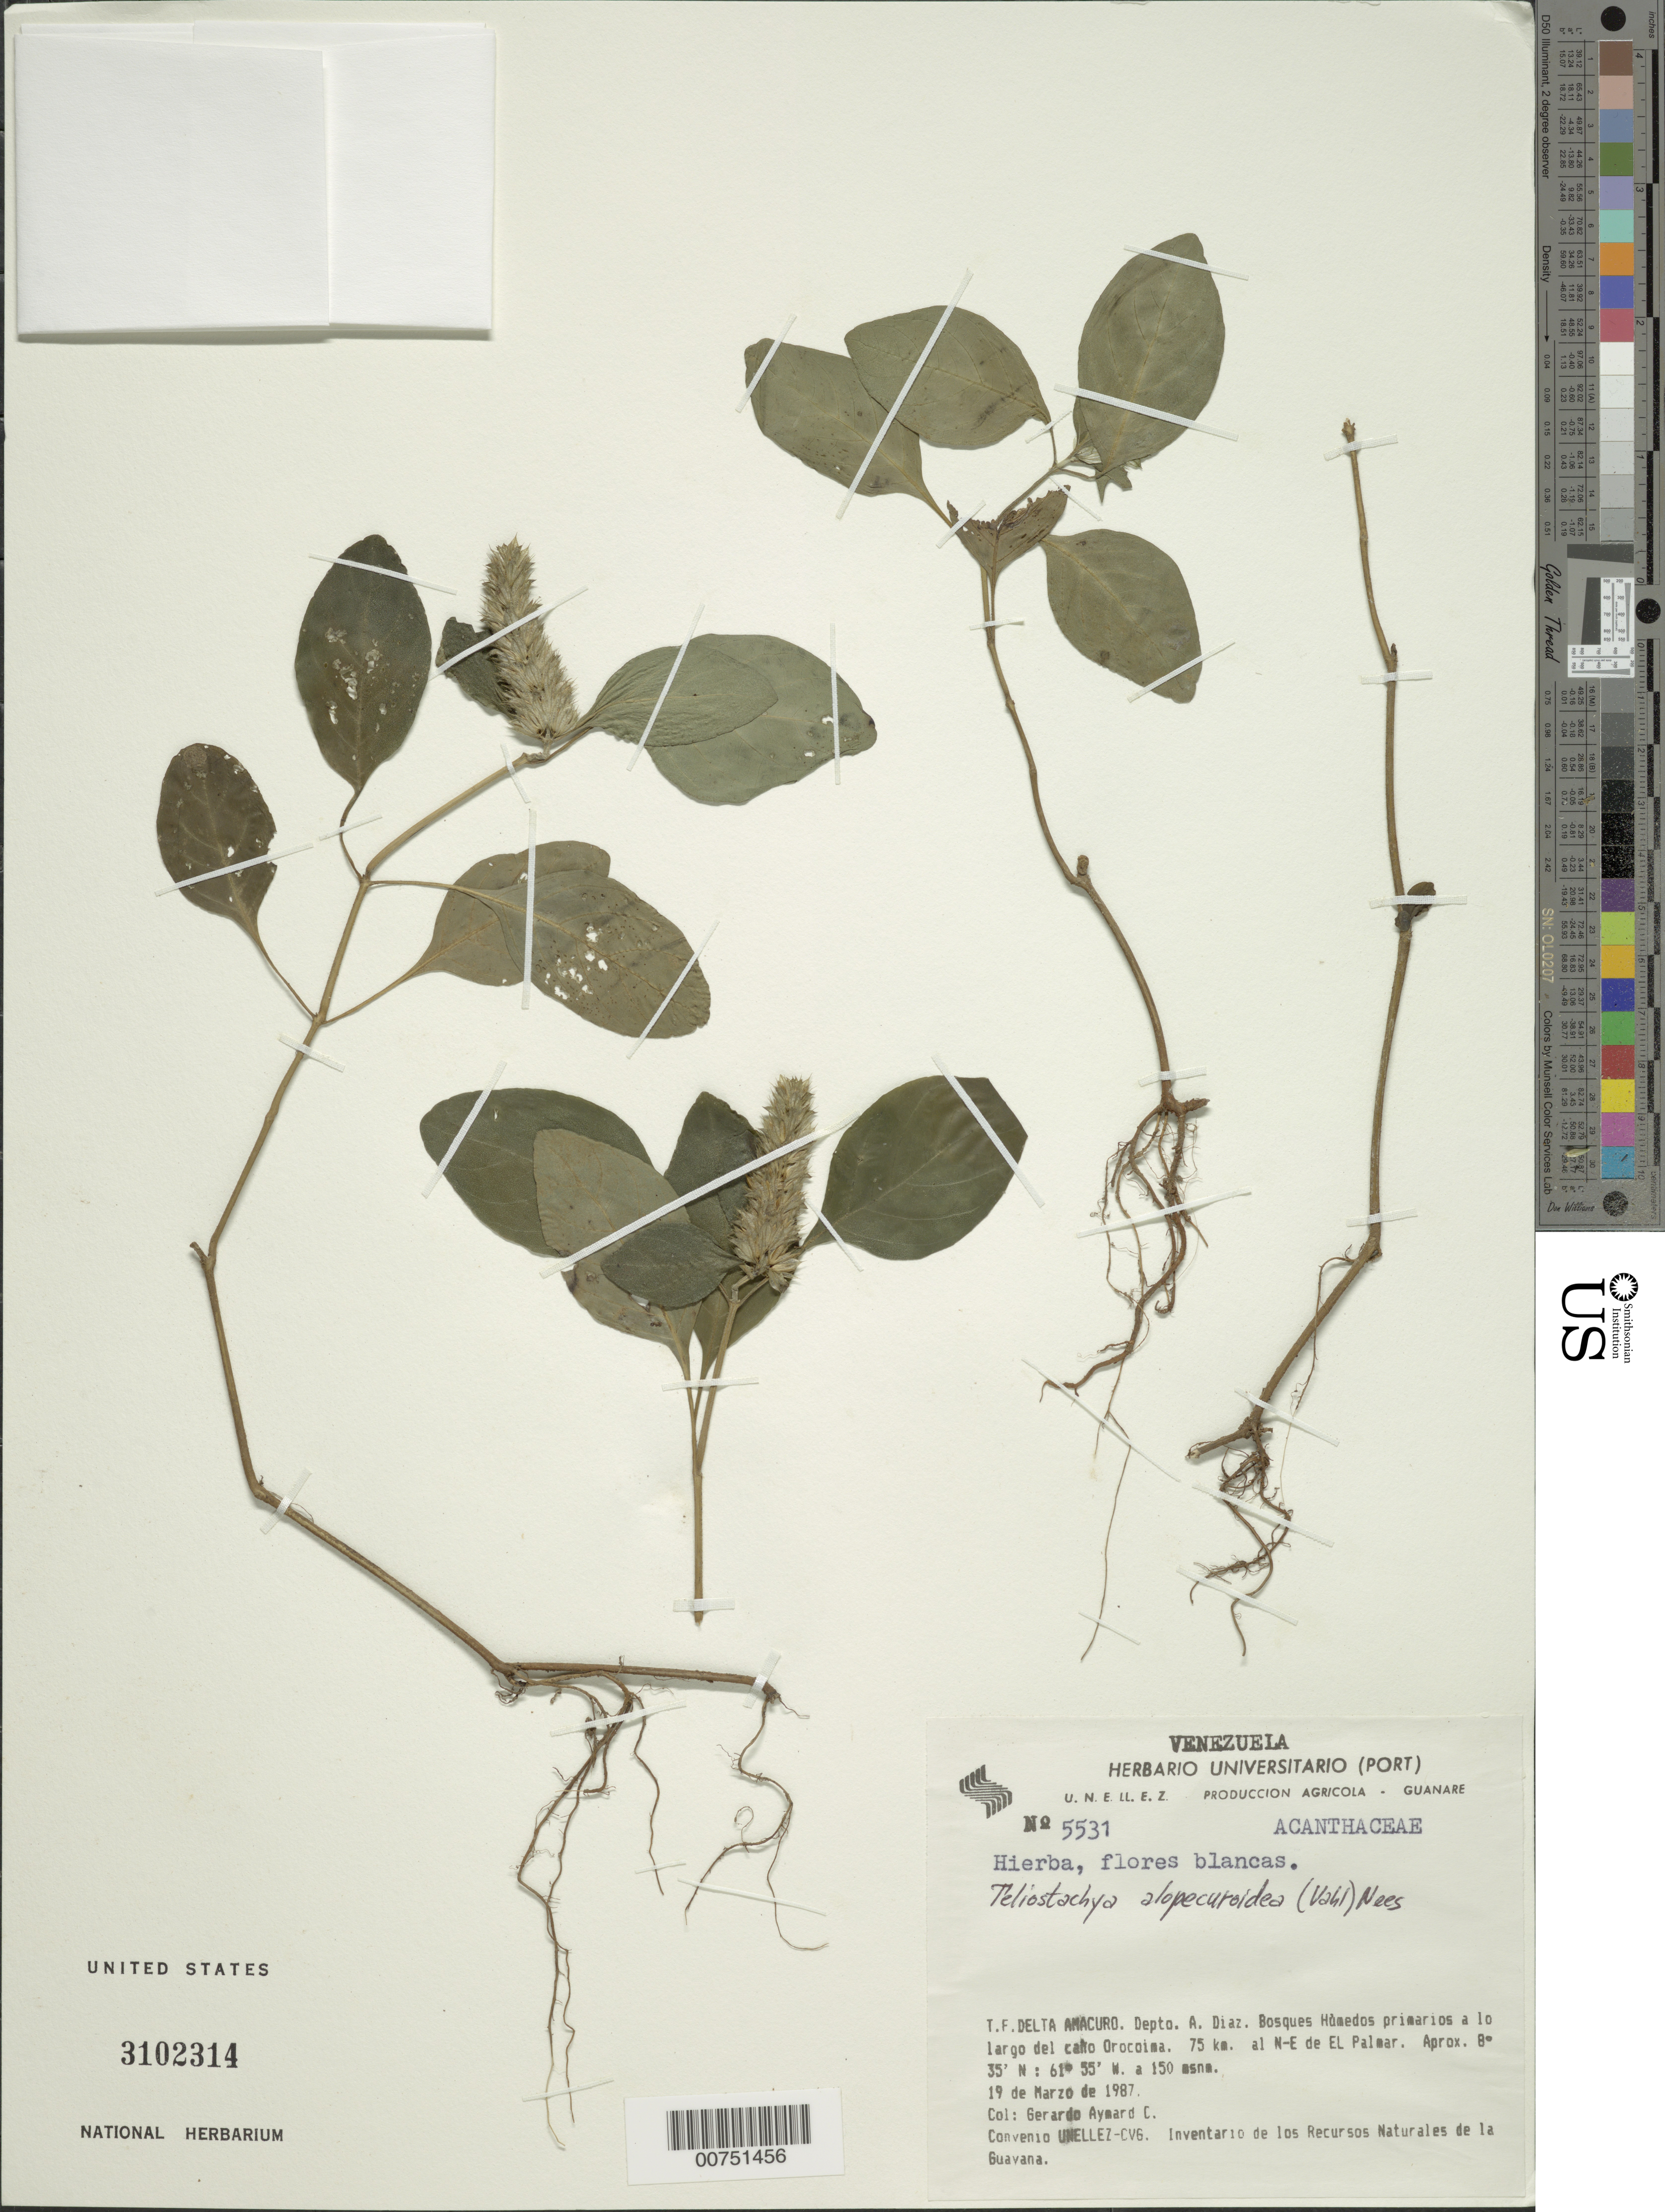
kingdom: Plantae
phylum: Tracheophyta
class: Magnoliopsida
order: Lamiales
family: Acanthaceae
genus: Teliostachya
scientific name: Teliostachya alopecuroidea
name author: (Vahl) Nees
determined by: Wasshausen, Dieter C., (BOT), Smithsonian Institution - National Museum of Natural History (UNITED STATES)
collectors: G. A. Aymard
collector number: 5531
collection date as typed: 19-Mar-87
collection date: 1987-03-19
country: Venezuela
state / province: Delta Amacuro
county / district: Antonio Díaz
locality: Caño Orocoima, 75 km al NE de El Palmar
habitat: Bosques húmedos primarios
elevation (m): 150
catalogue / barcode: US 3102314